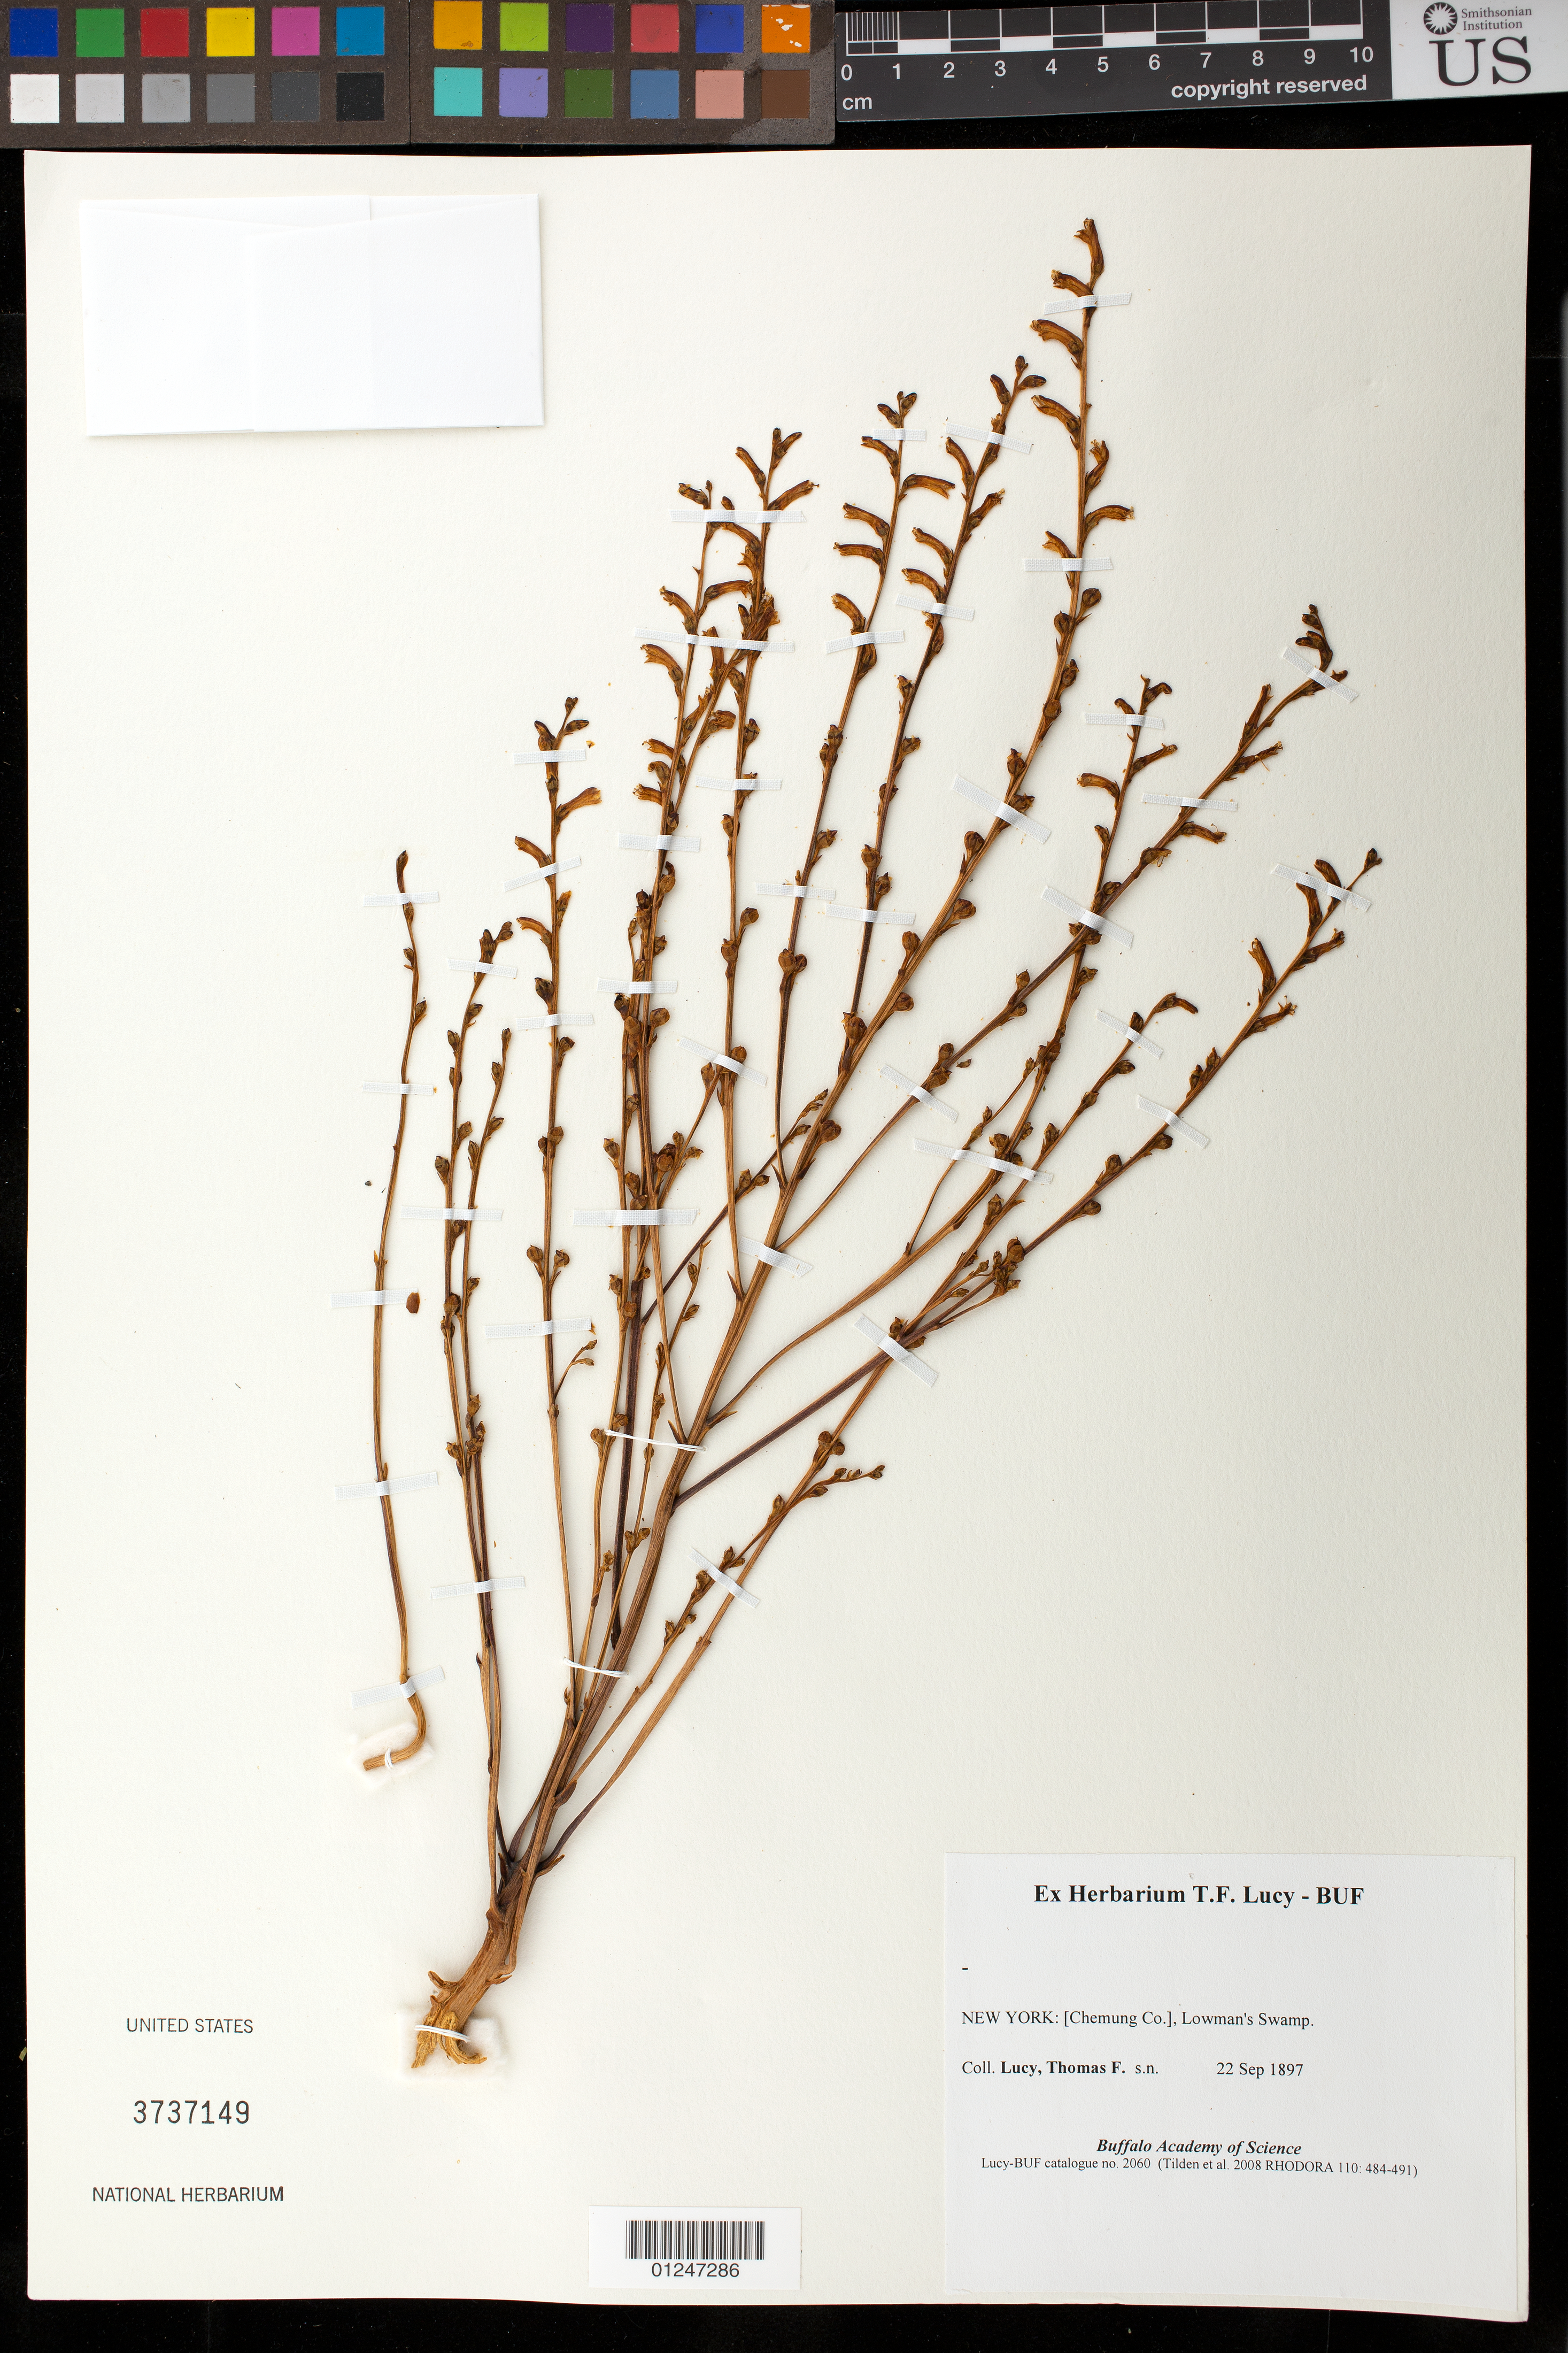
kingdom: Plantae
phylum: Tracheophyta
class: Magnoliopsida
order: Lamiales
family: Orobanchaceae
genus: Epifagus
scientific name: Epifagus virginiana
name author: (L.) W.P.C. Barton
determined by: Strong, Mark T., (BOT), Smithsonian Institution - National Museum of Natural History (UNITED STATES)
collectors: T. Lucy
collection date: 1897-09-22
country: United States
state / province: New York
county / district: Chemung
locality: Lowman's Swamp.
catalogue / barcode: US 3737149